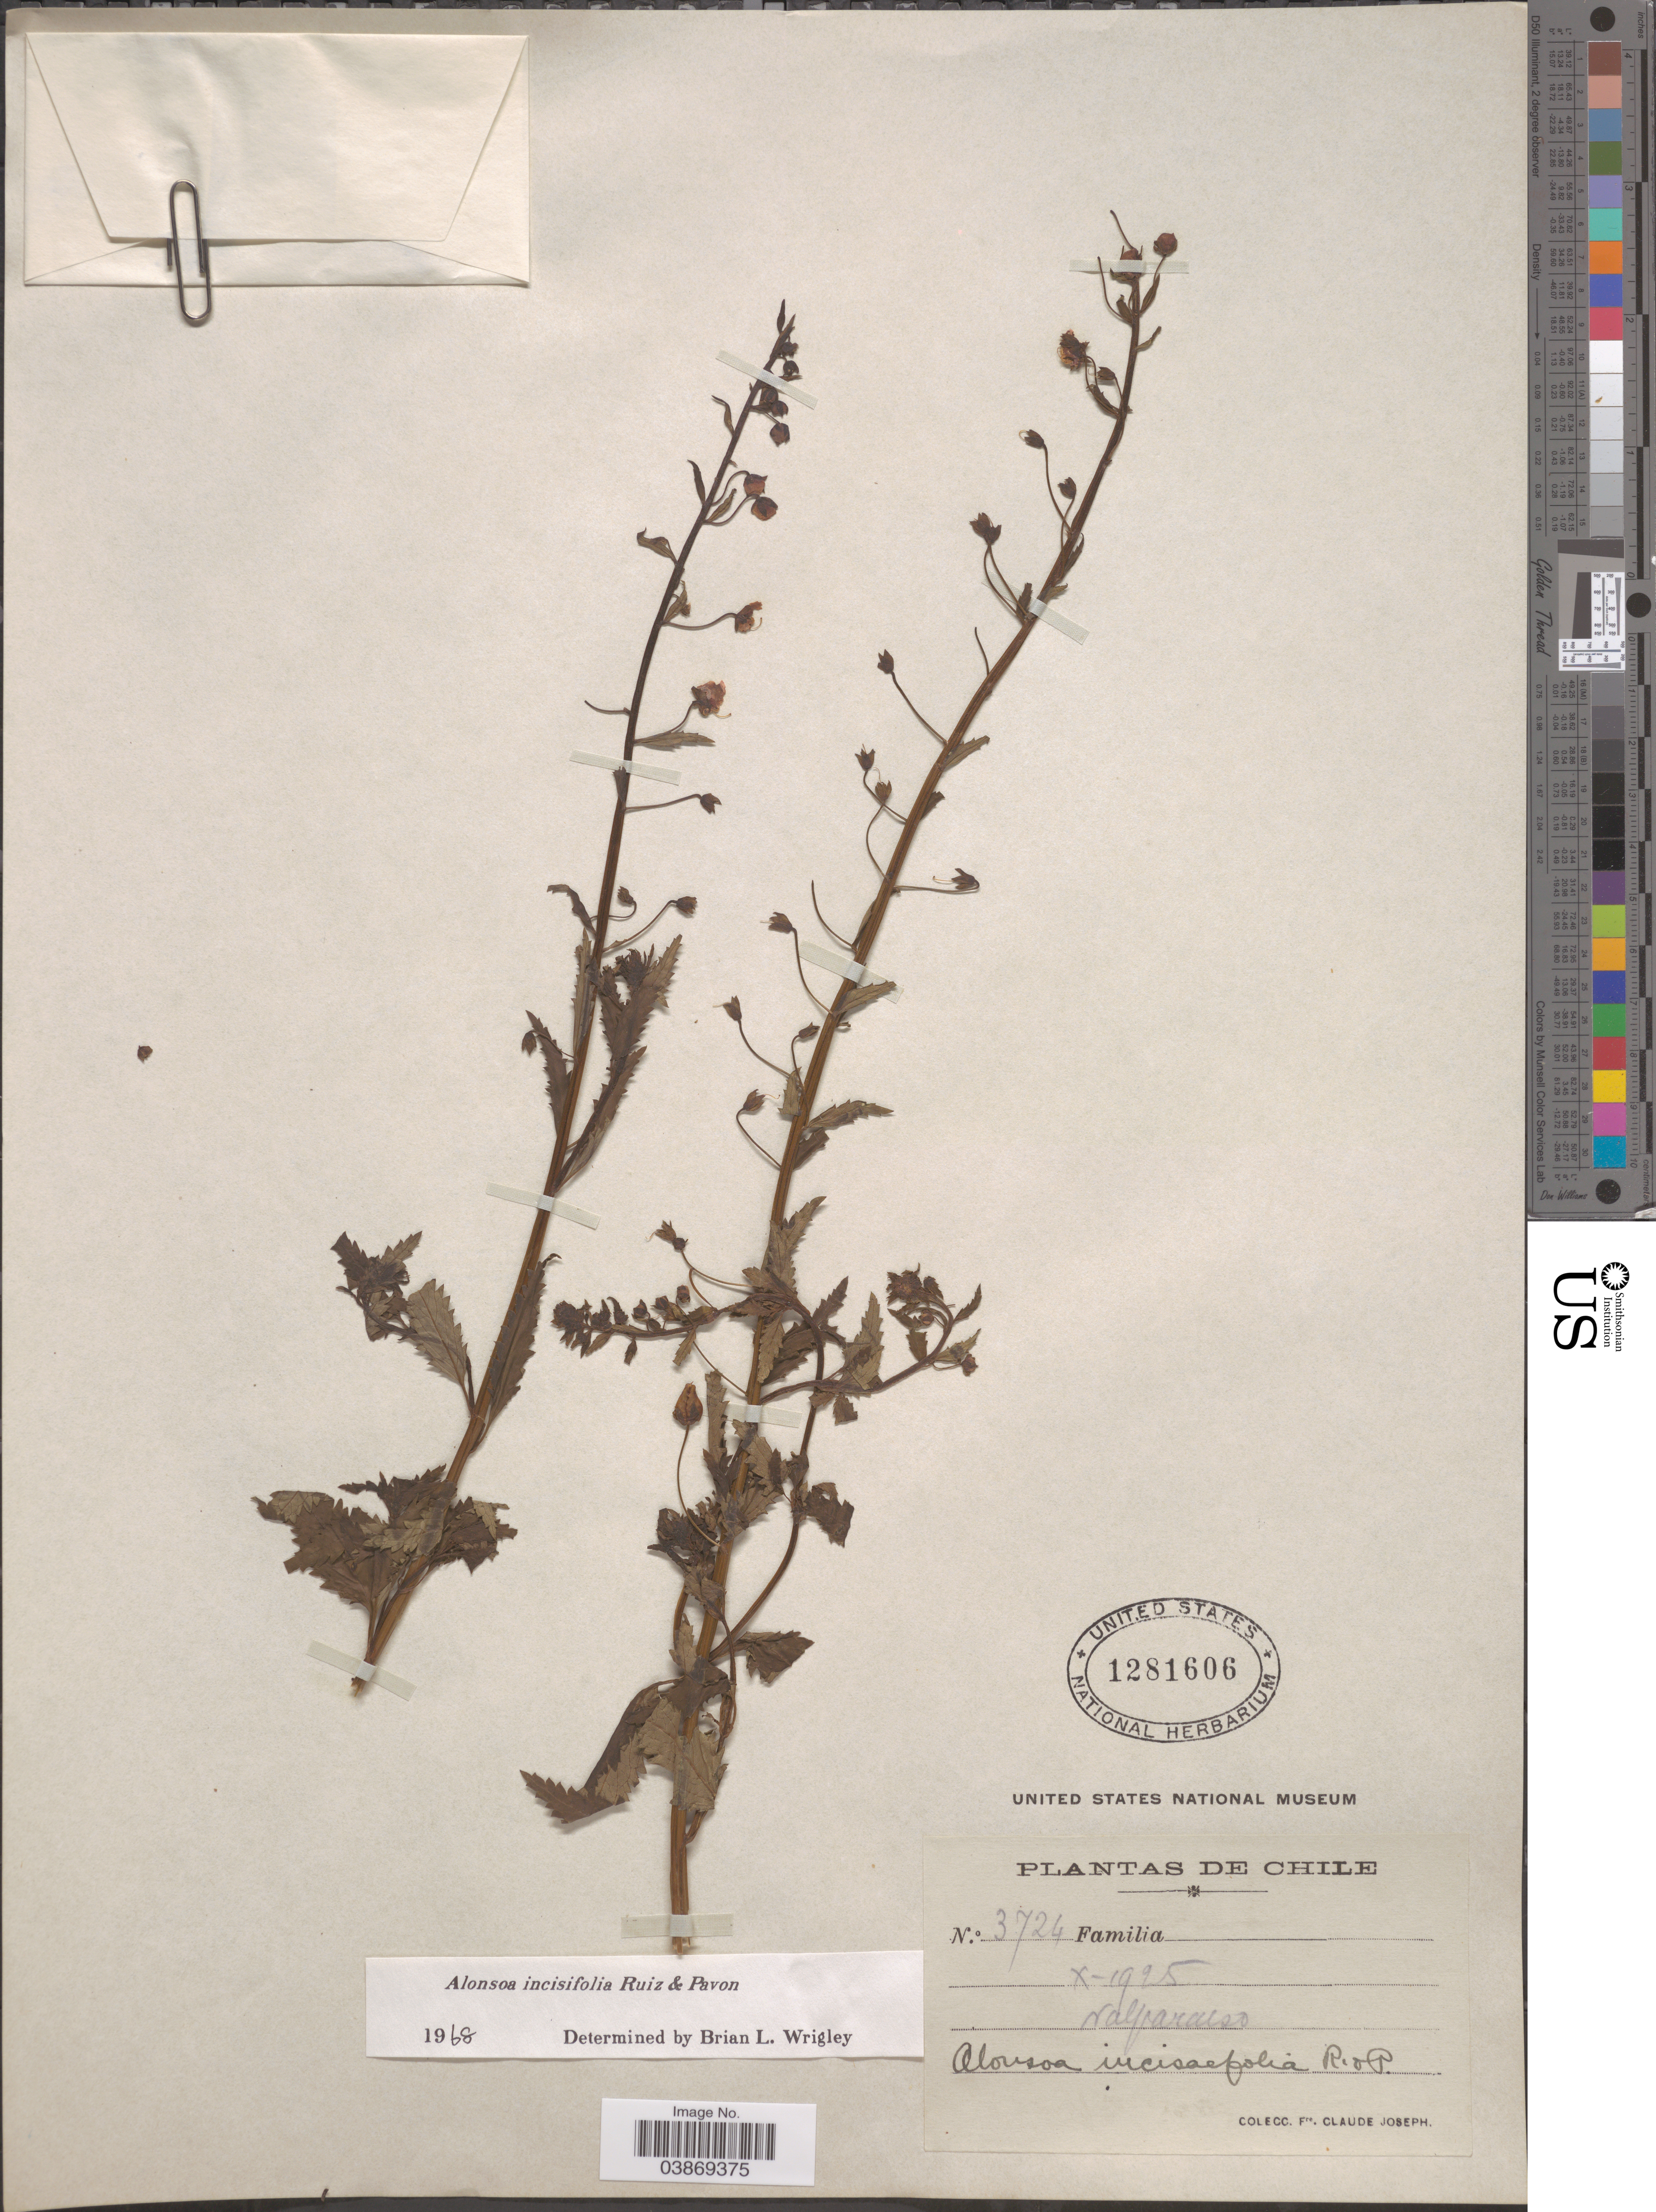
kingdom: Plantae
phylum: Tracheophyta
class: Magnoliopsida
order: Lamiales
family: Scrophulariaceae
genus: Alonsoa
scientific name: Alonsoa incisifolia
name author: Ruiz & Pav.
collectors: Bro. Claude-Joseph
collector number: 3724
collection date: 1925-10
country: Chile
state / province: Valparaíso (V)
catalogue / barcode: US 1281606